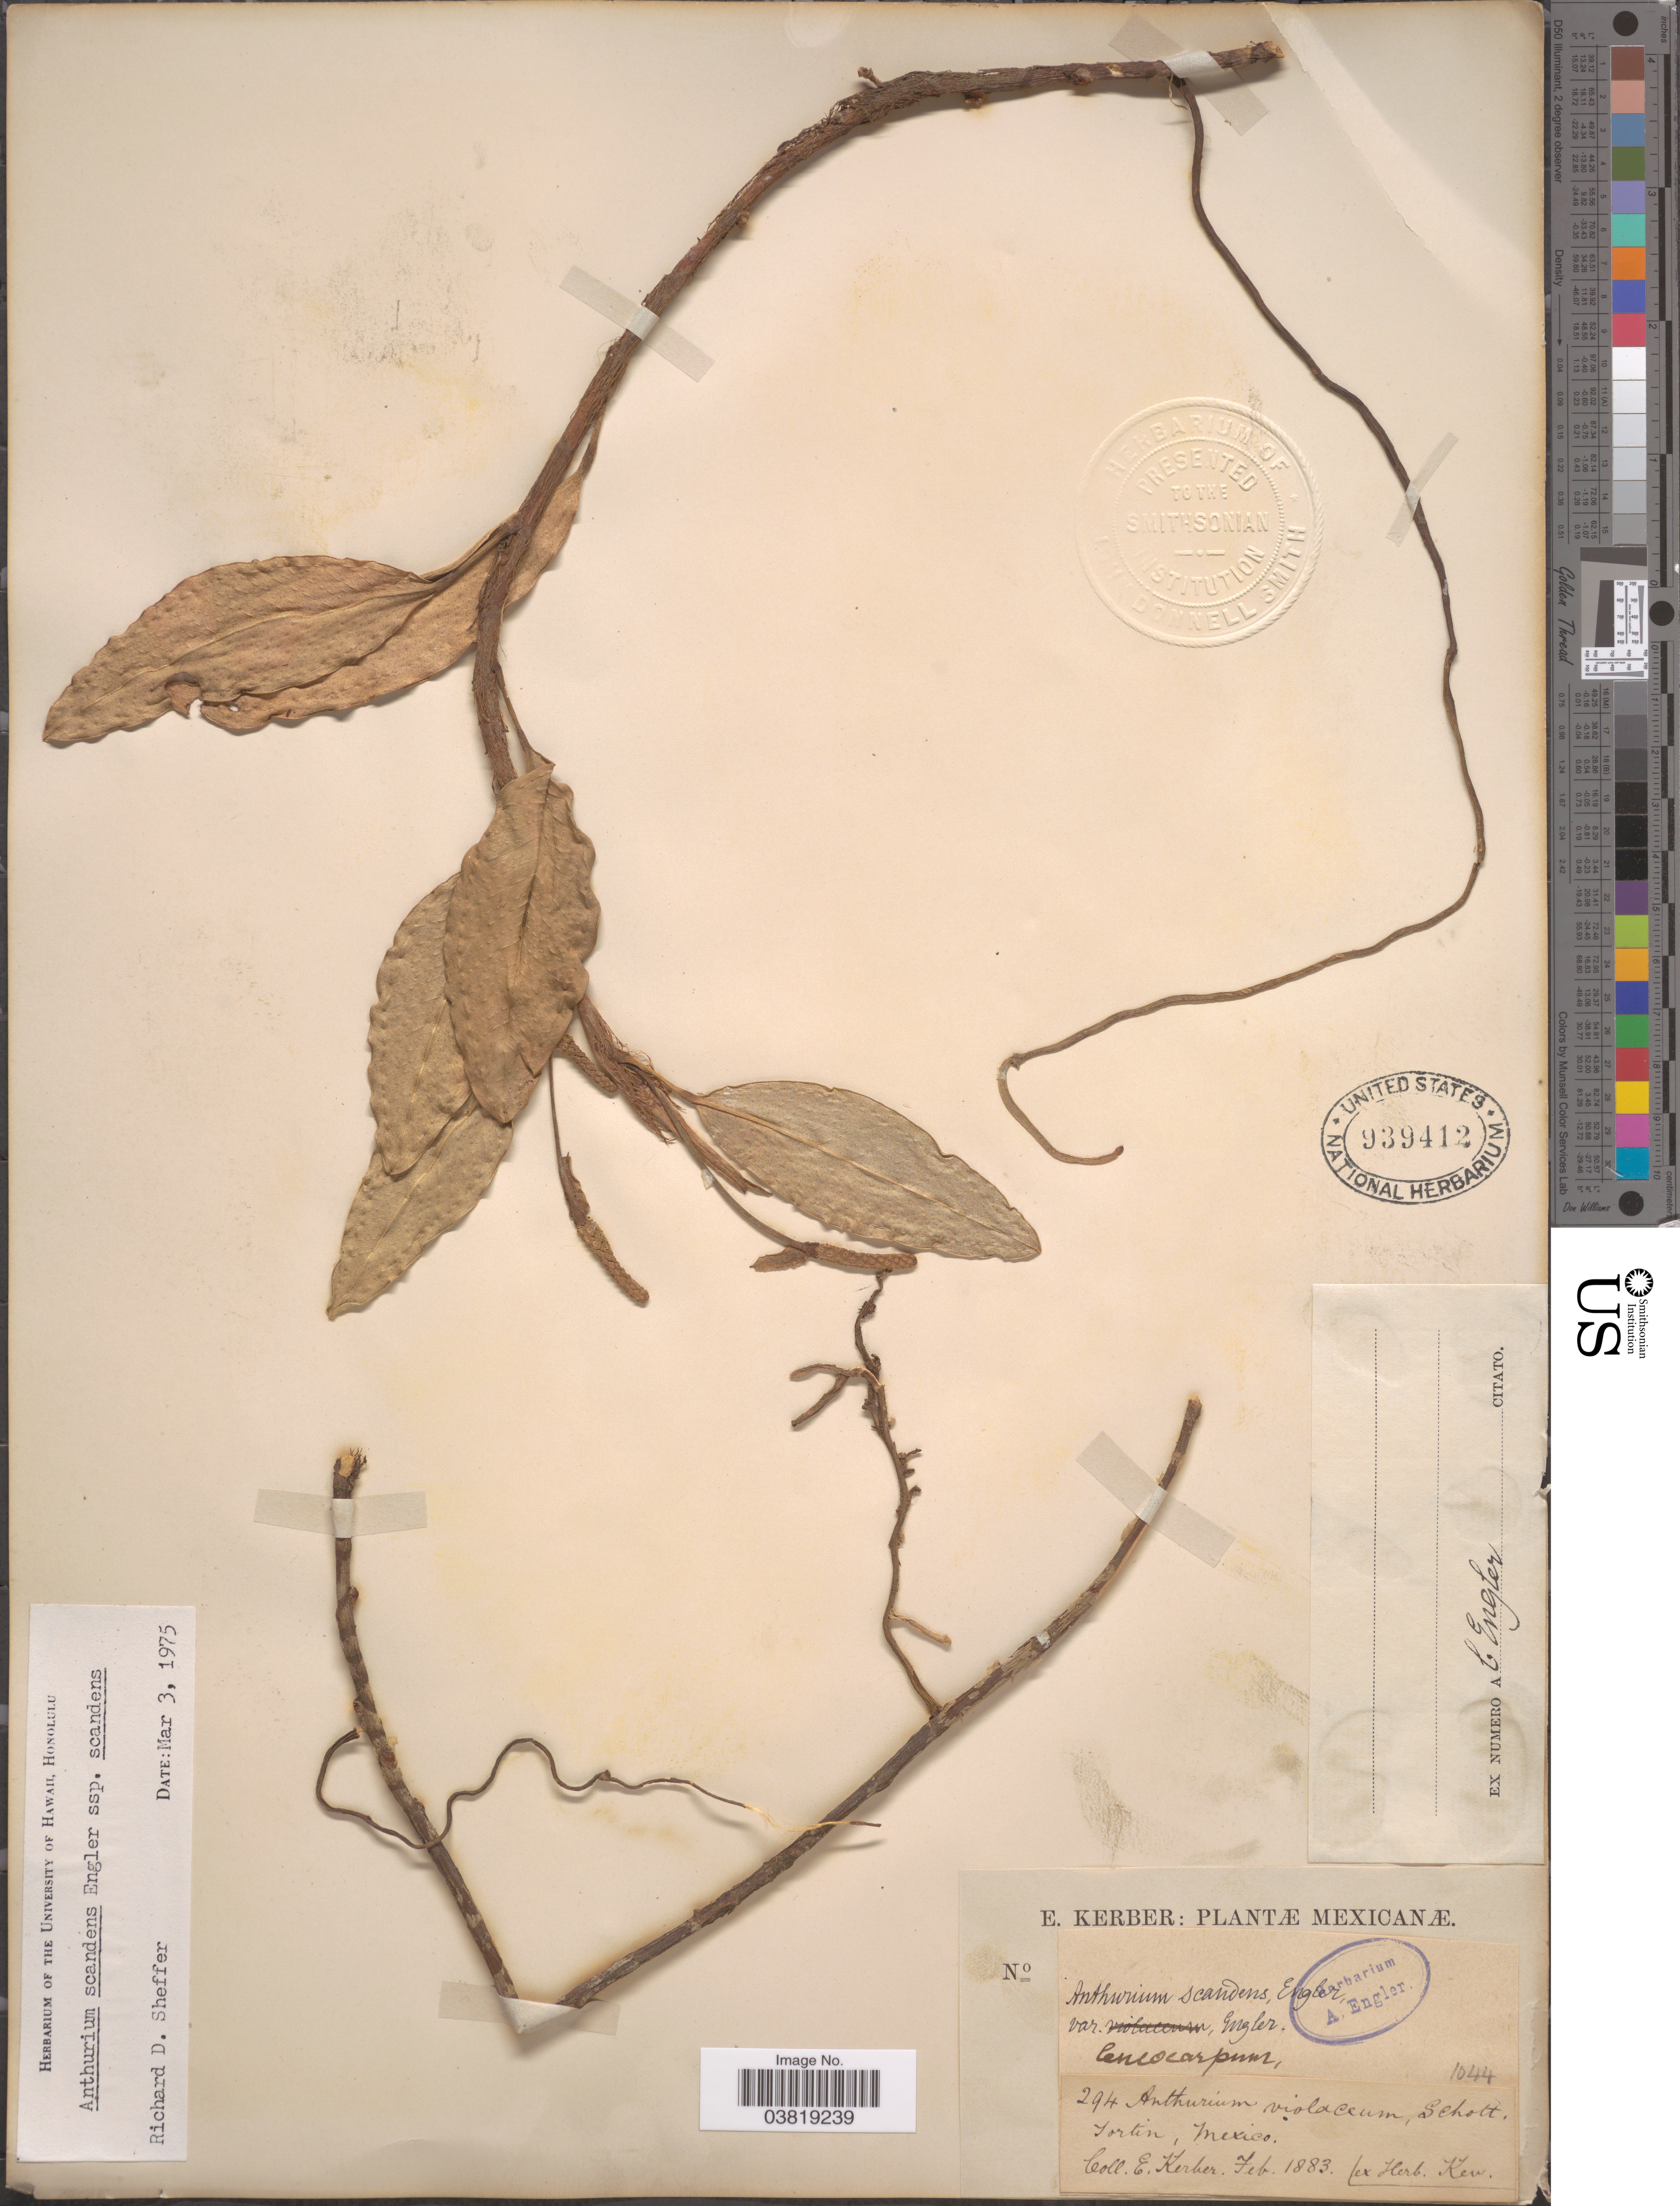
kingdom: Plantae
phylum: Tracheophyta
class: Liliopsida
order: Alismatales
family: Araceae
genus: Anthurium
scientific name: Anthurium scandens var. scandens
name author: (Aubl.) Engl.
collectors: E. Kerber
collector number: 294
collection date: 1883-02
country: Mexico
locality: Fortin.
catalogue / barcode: US 939412